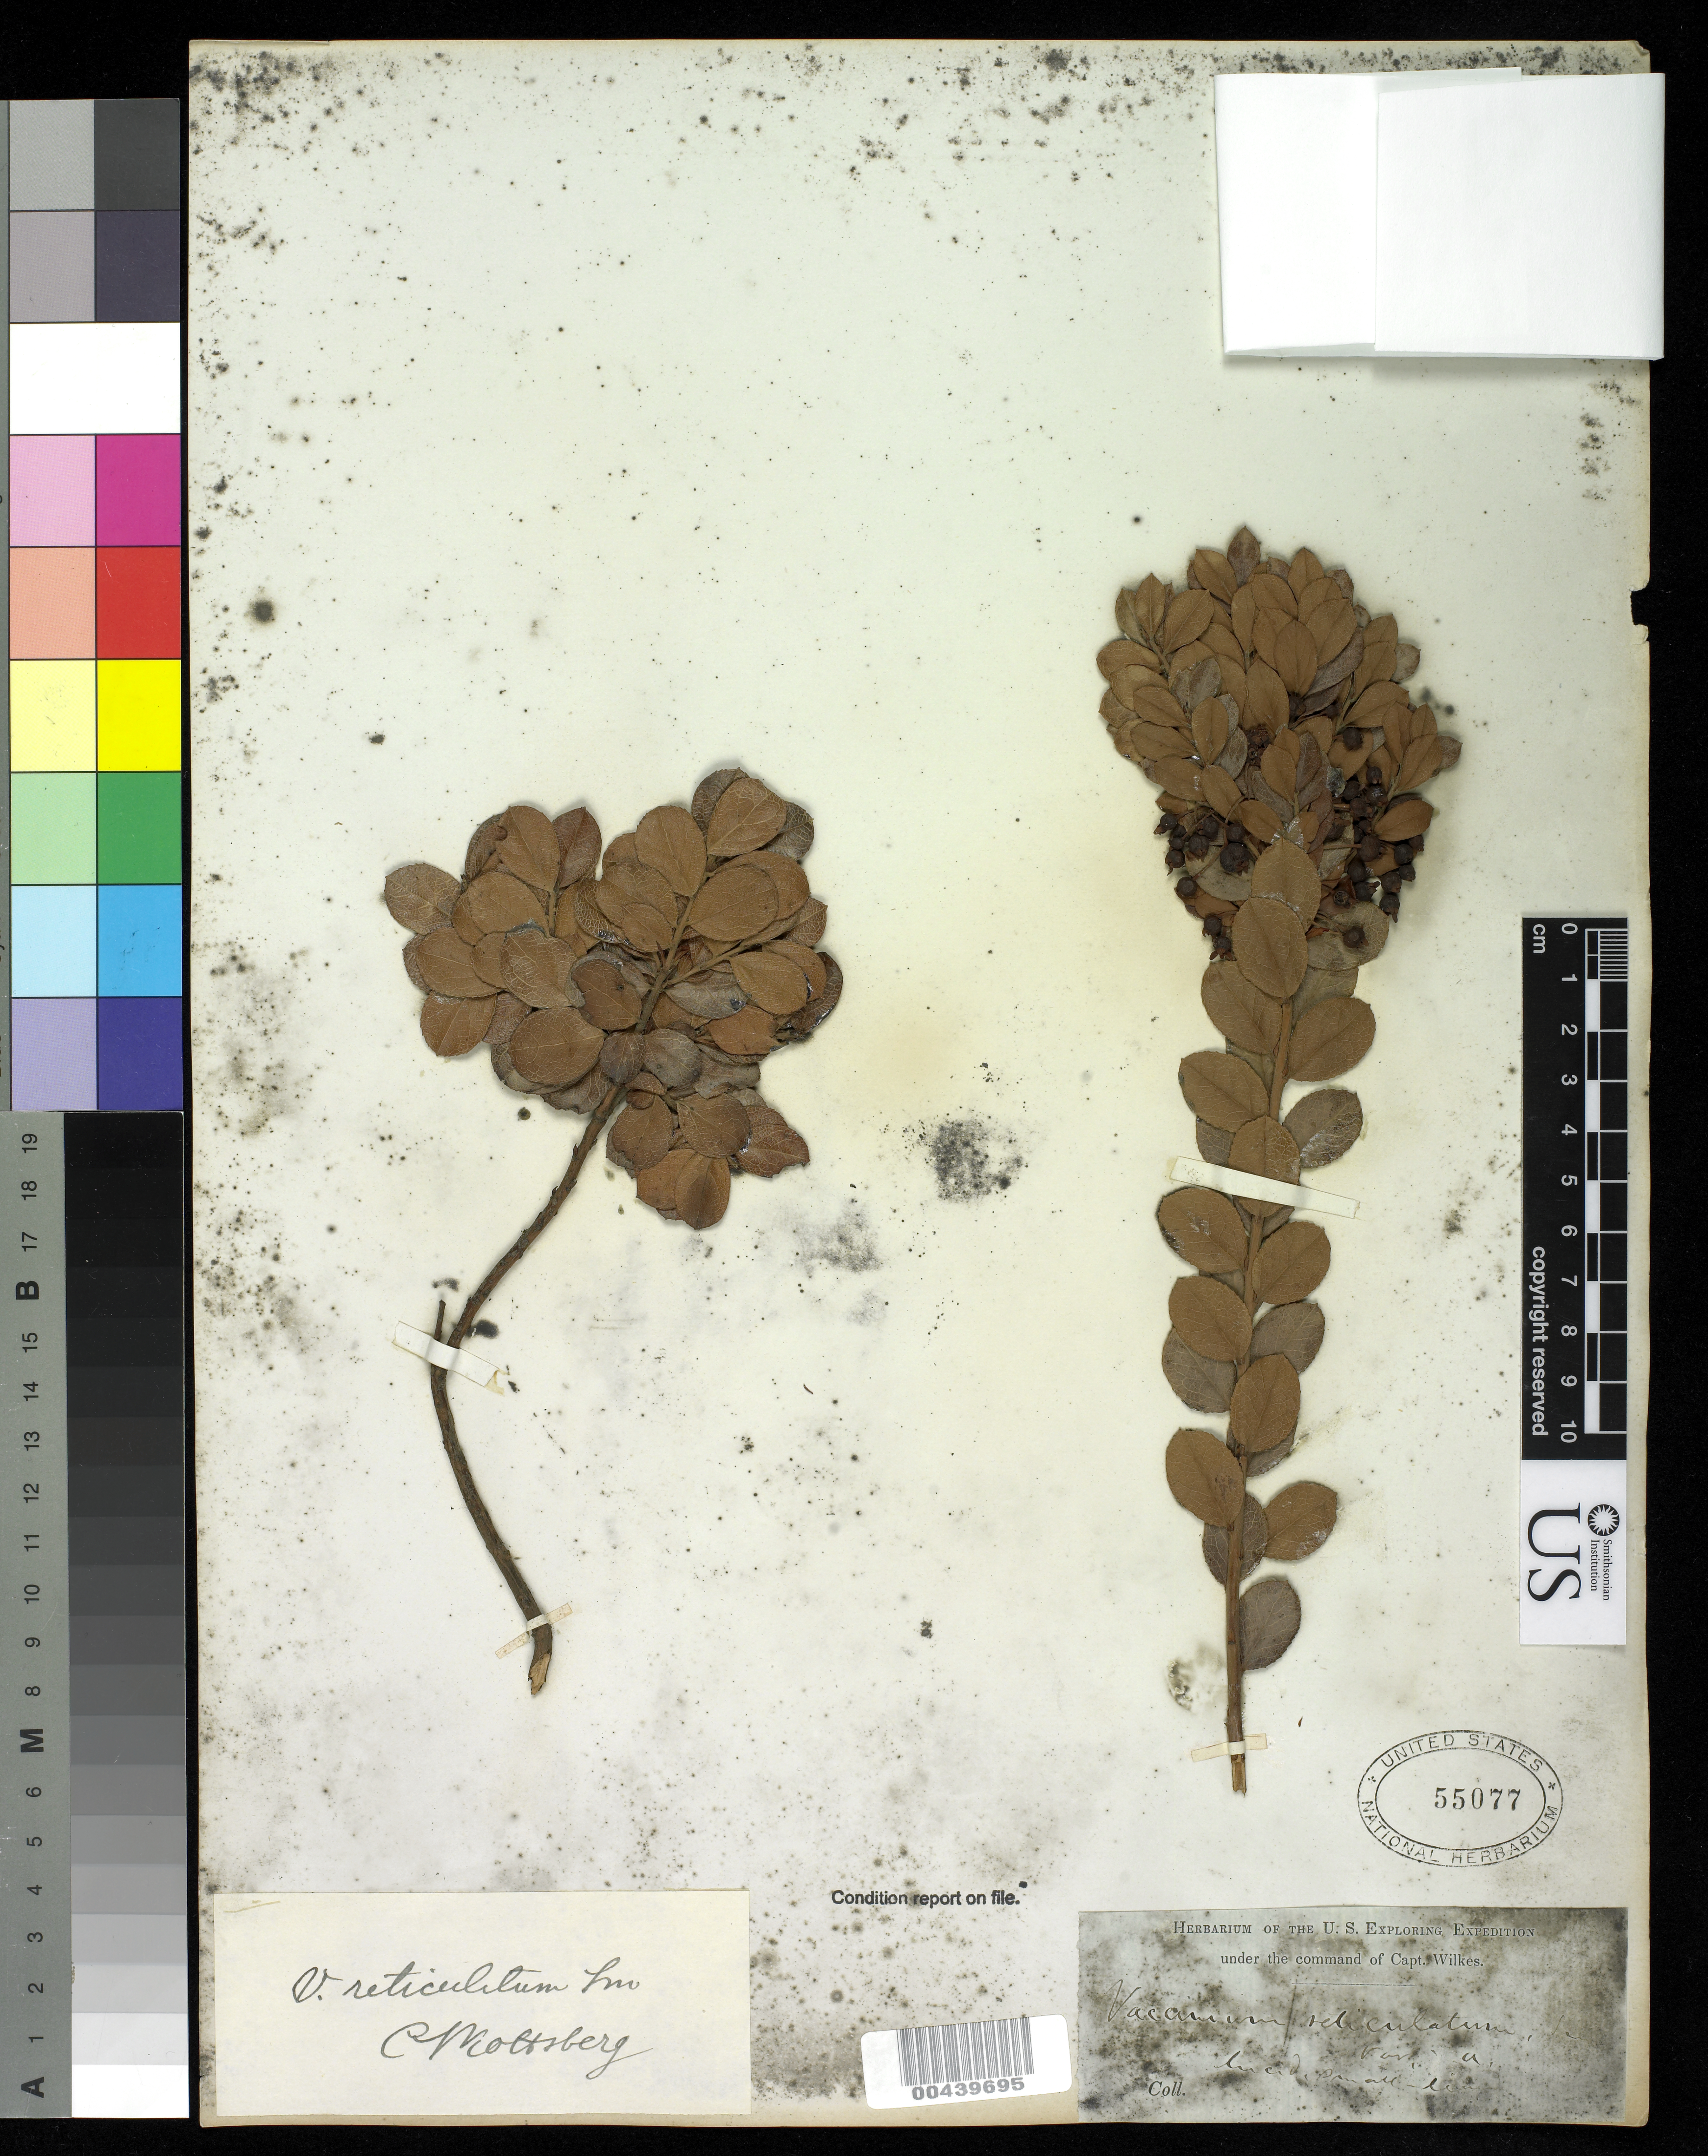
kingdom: Plantae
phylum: Tracheophyta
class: Magnoliopsida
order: Ericales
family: Ericaceae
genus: Vaccinium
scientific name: Vaccinium reticulatum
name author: Sm.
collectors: Wilkes Explor. Exped.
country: United States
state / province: Hawaii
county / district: Hawaii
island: Hawaii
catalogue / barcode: US 55077